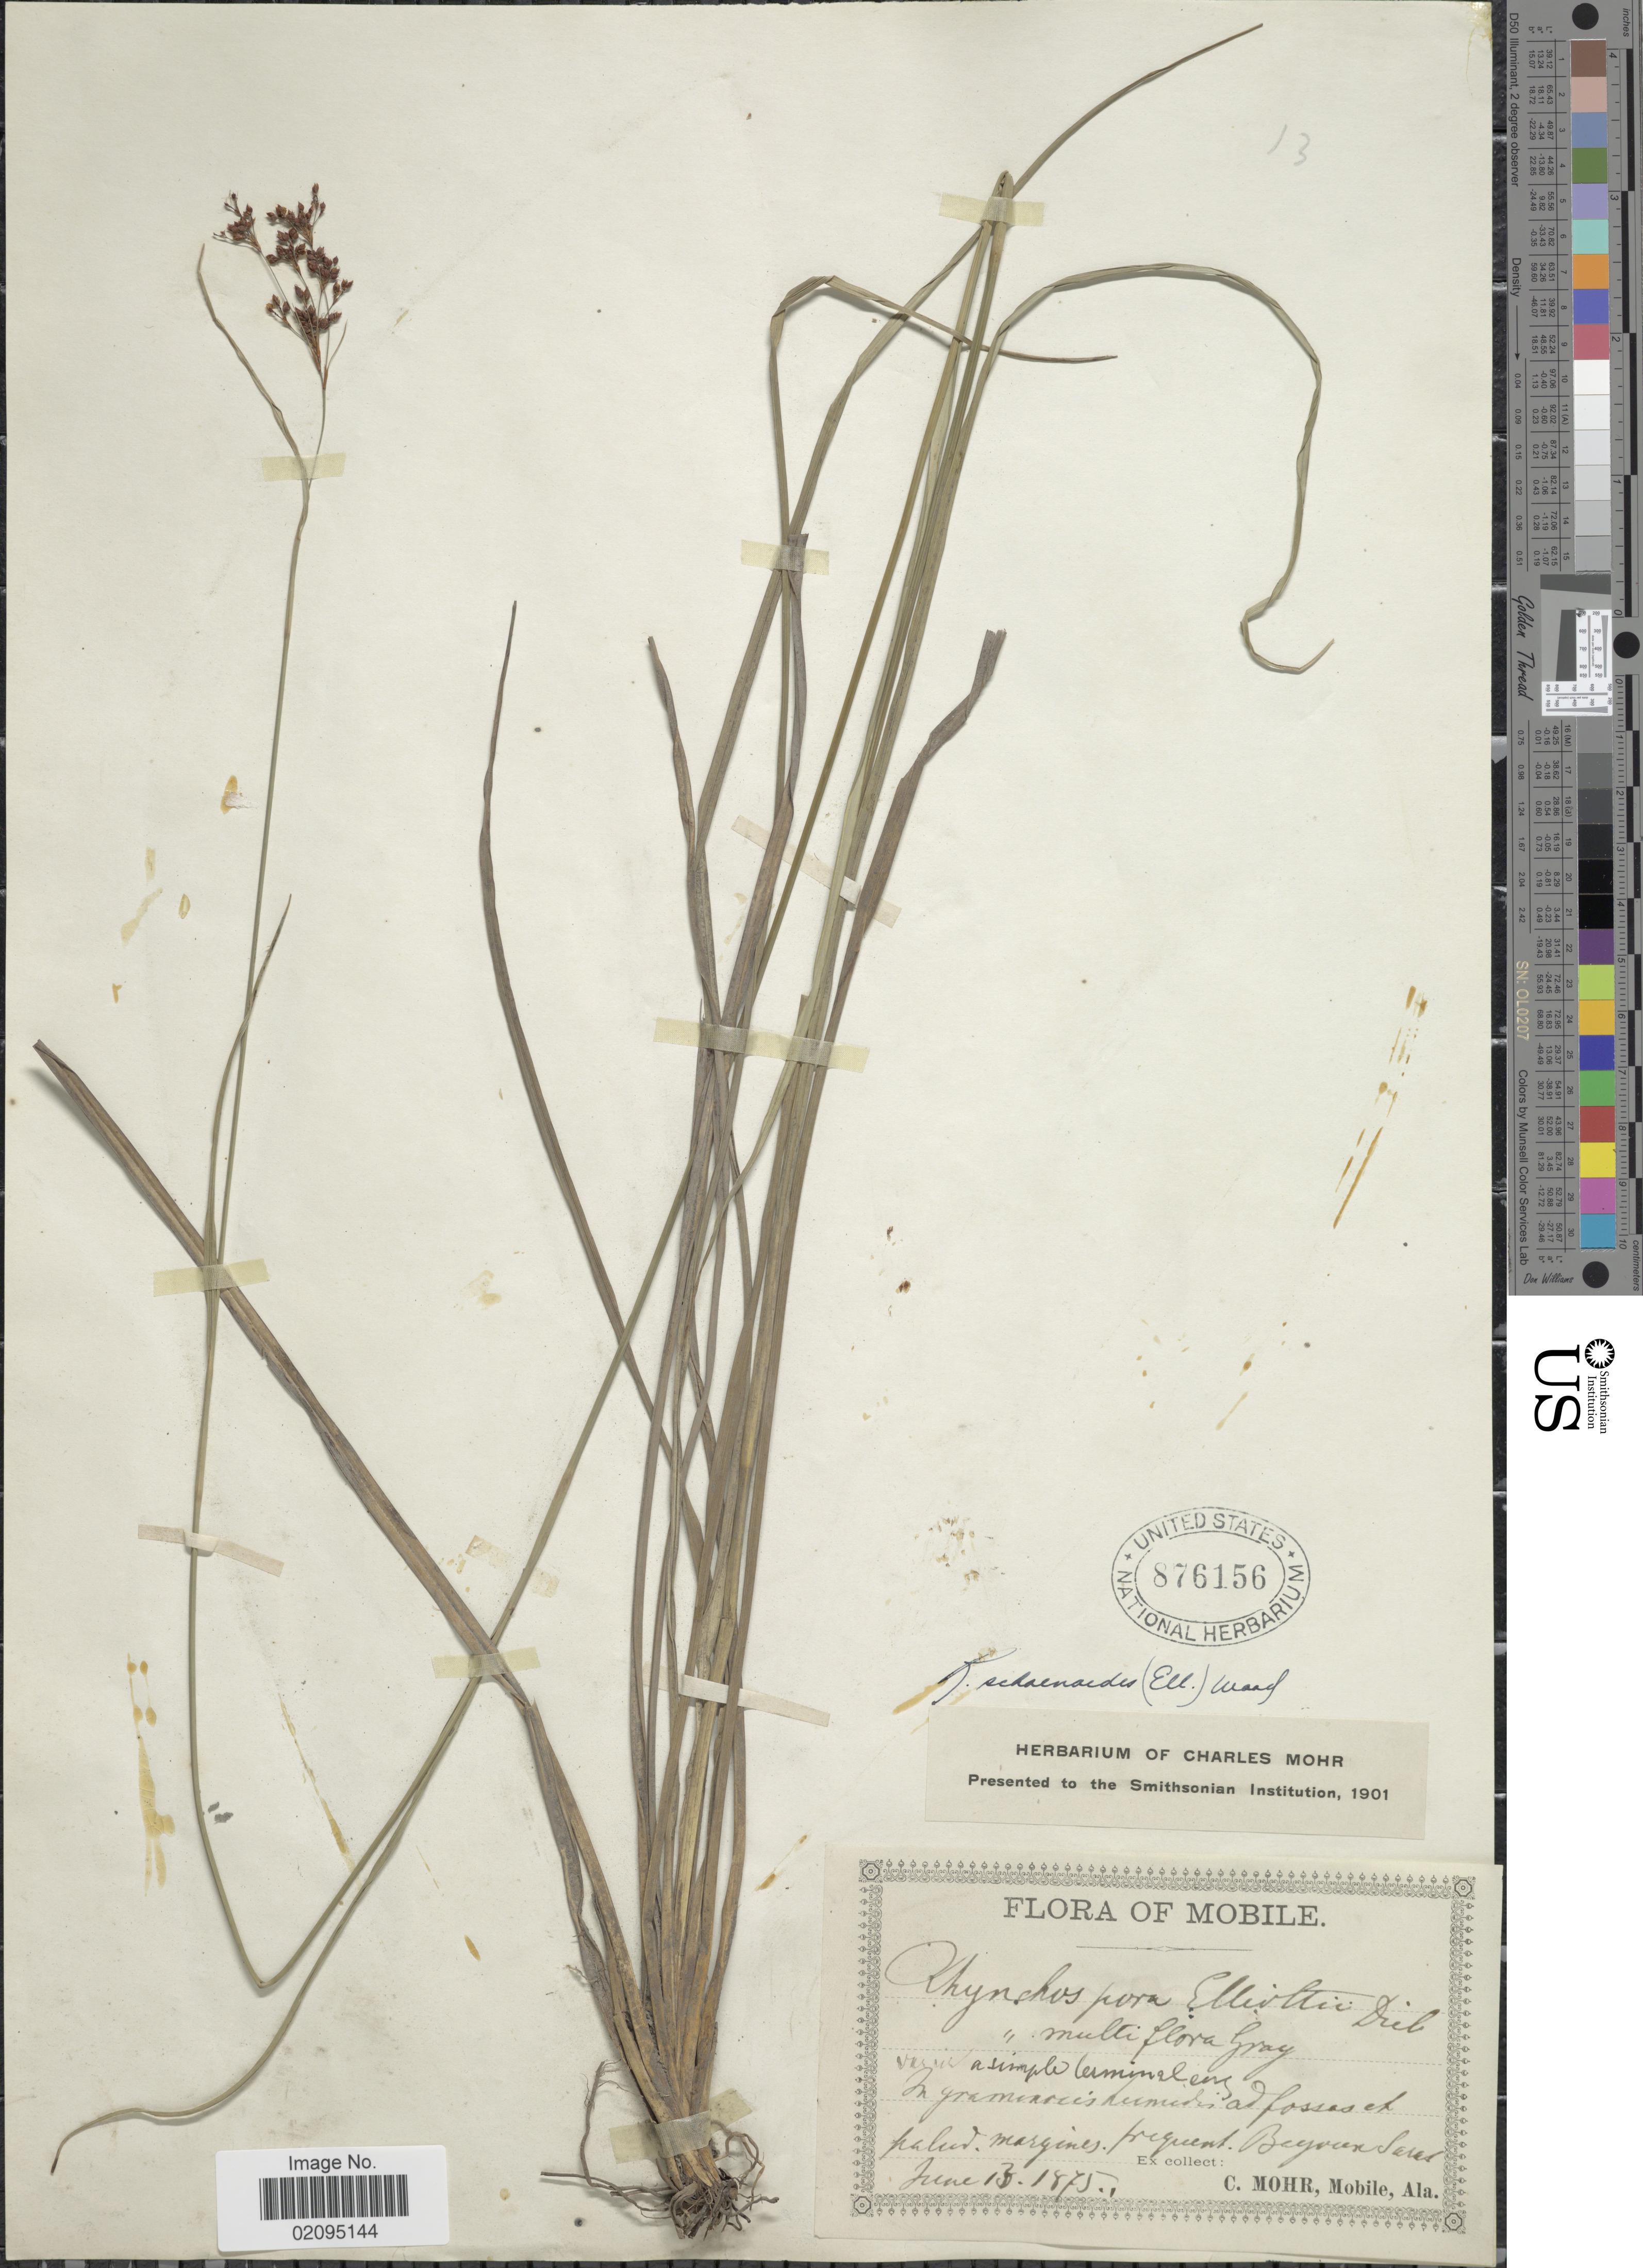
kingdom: Plantae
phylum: Tracheophyta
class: Liliopsida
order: Poales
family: Cyperaceae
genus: Rhynchospora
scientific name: Rhynchospora elliottii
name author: A. Dietr.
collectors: Mohr, C. T. (herbarium)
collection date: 1875-06-13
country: United States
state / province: Alabama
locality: Mobile, Bayoux Sara.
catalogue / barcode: US 876156